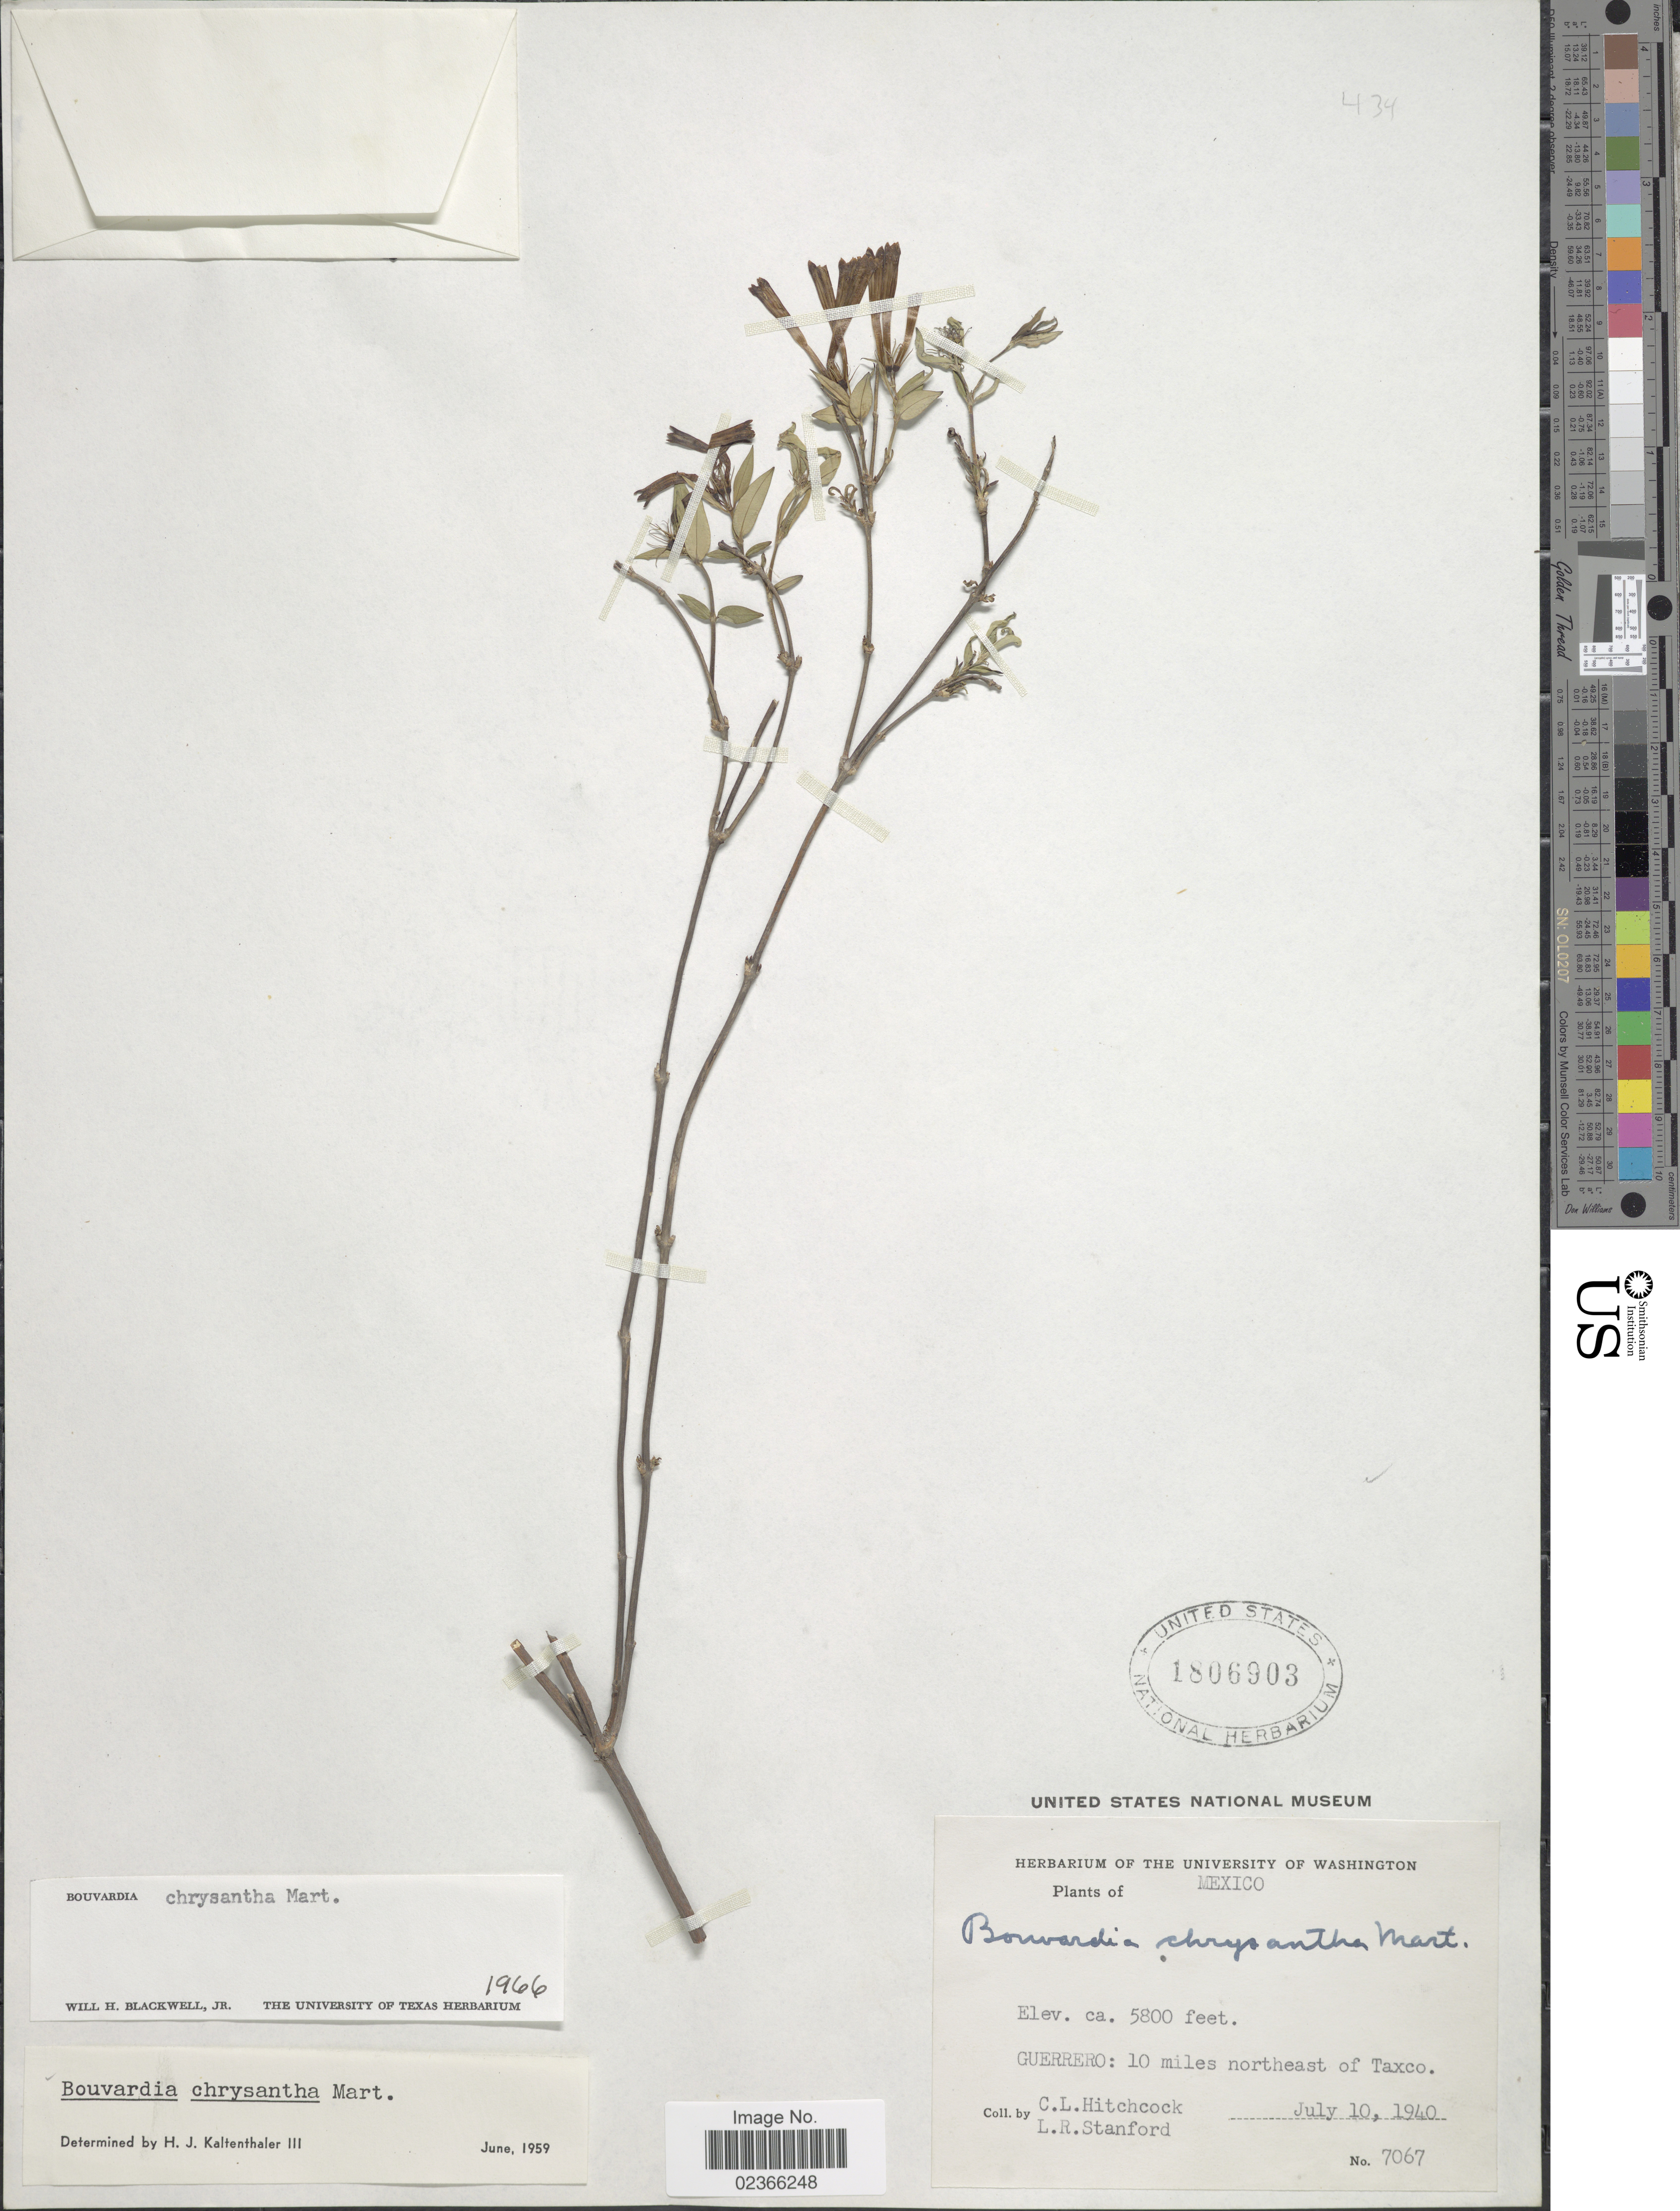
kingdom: Plantae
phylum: Tracheophyta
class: Magnoliopsida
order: Gentianales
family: Rubiaceae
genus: Bouvardia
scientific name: Bouvardia chrysantha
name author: Mart.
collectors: C. L. Hitchcock & L. R. Stanford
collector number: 7067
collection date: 1940-07-10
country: Mexico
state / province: Guerrero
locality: Guerrero: 10 miles northeast of Taxco.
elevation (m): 1768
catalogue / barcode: US 1806903